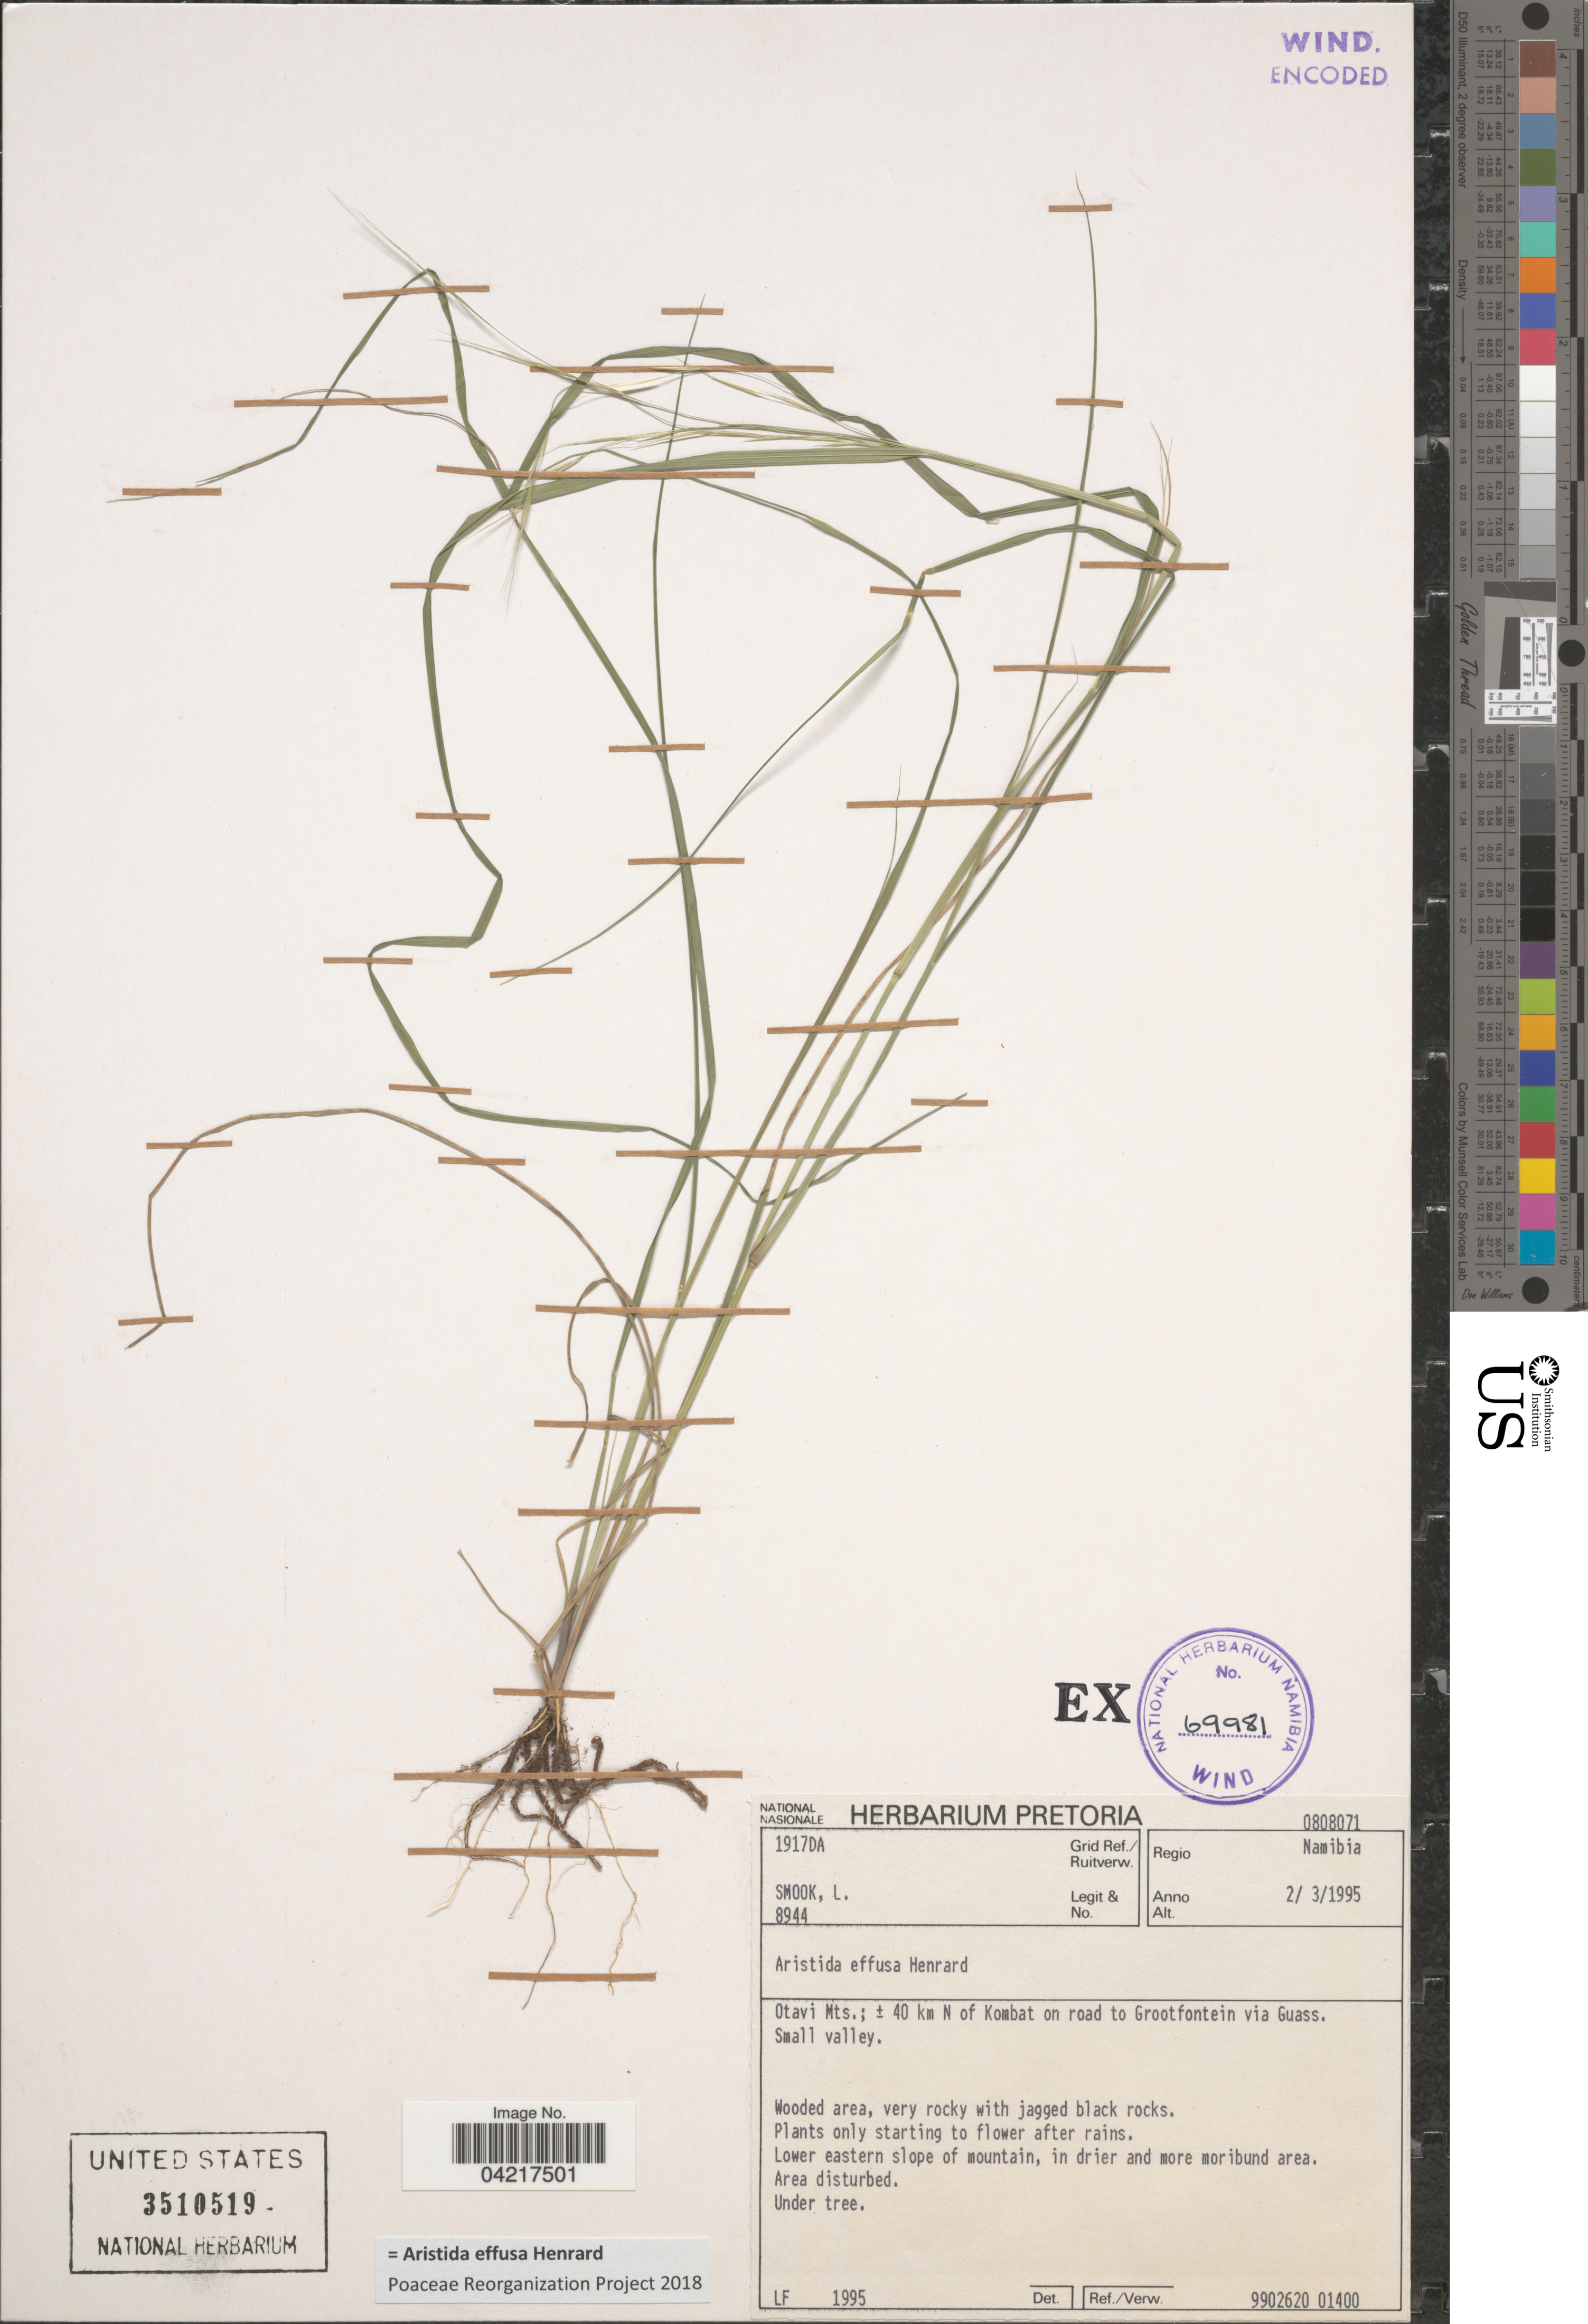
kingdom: Plantae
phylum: Tracheophyta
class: Liliopsida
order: Poales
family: Poaceae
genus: Aristida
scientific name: Aristida effusa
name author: Henr.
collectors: L. Smook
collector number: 8944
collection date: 1995-03-02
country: Namibia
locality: Regio Namibia. 1917DA Grid Ref. Otavi Mts.; ± 40 km N of Kombat on road to Grootfontein via Guass. Small valley. Lower eastern slope of mountain, in drier and more moribund area.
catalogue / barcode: US 3510519